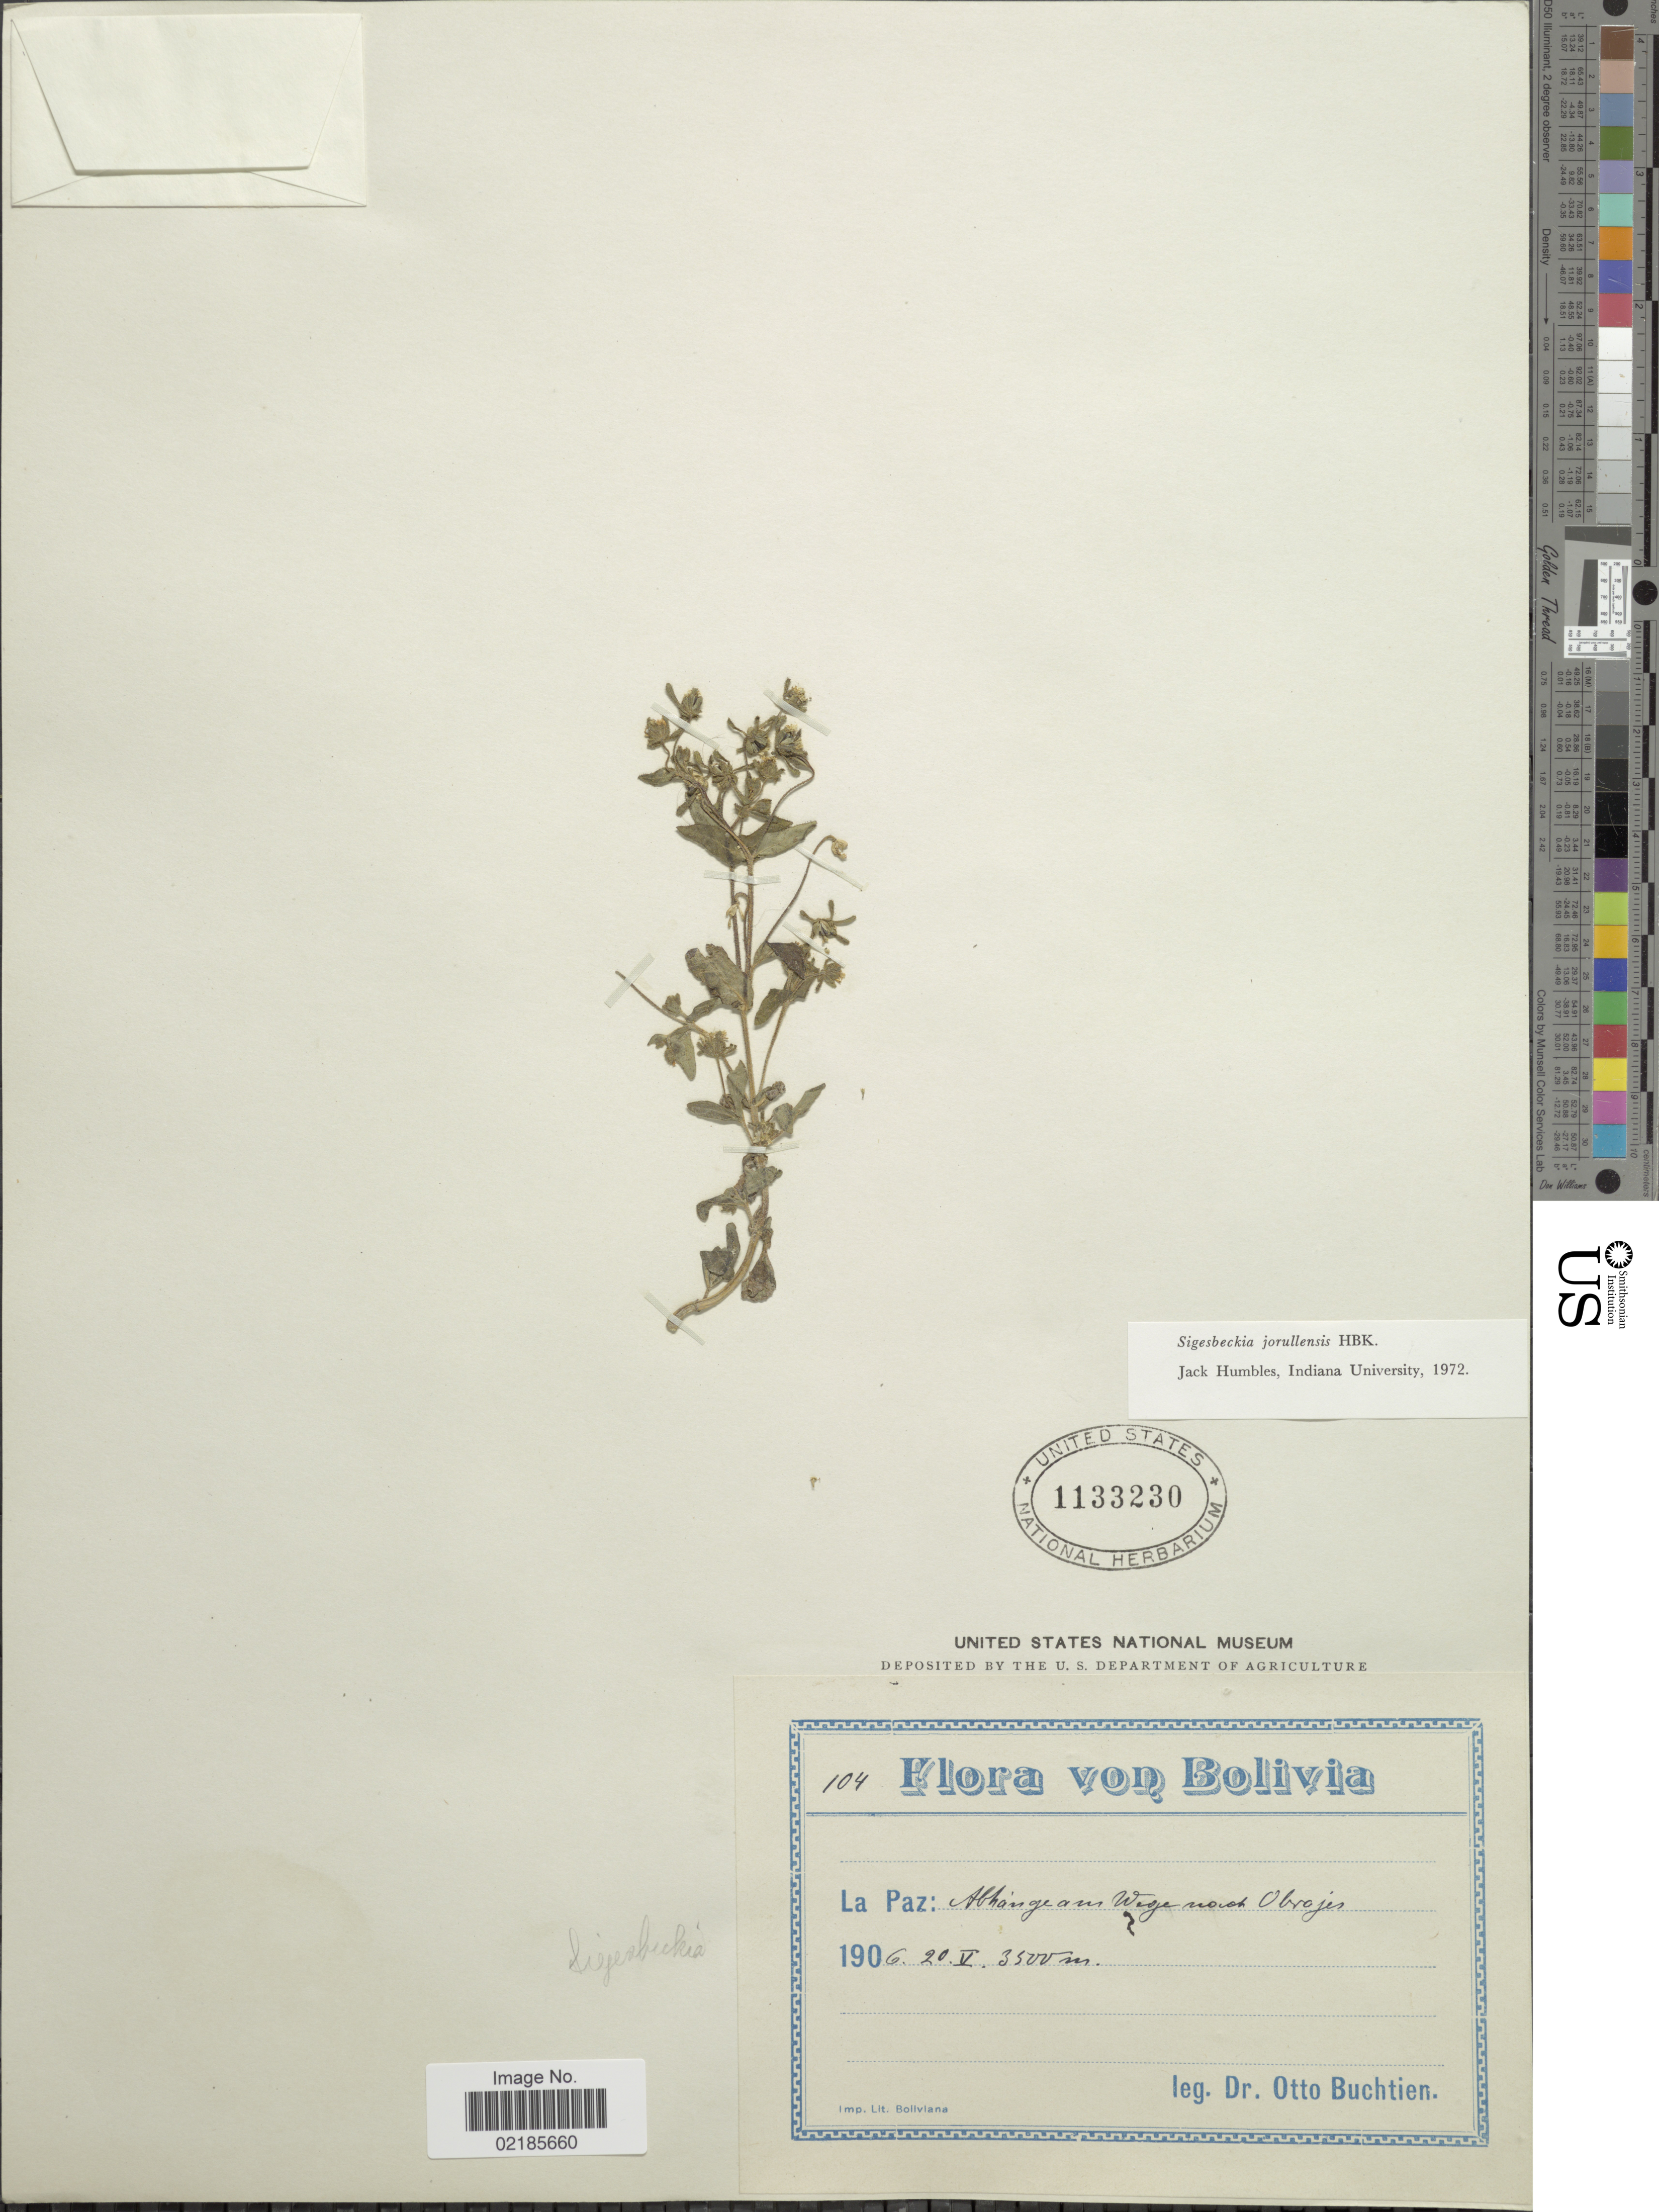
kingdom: Plantae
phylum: Tracheophyta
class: Magnoliopsida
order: Asterales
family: Asteraceae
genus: Sigesbeckia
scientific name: Sigesbeckia jorullensis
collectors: O. Buchtien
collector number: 104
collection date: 1906-05-20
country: Bolivia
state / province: La Paz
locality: Abhänge am wege nach (slopes on the way to) Orajes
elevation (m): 3500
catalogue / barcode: US 1133230